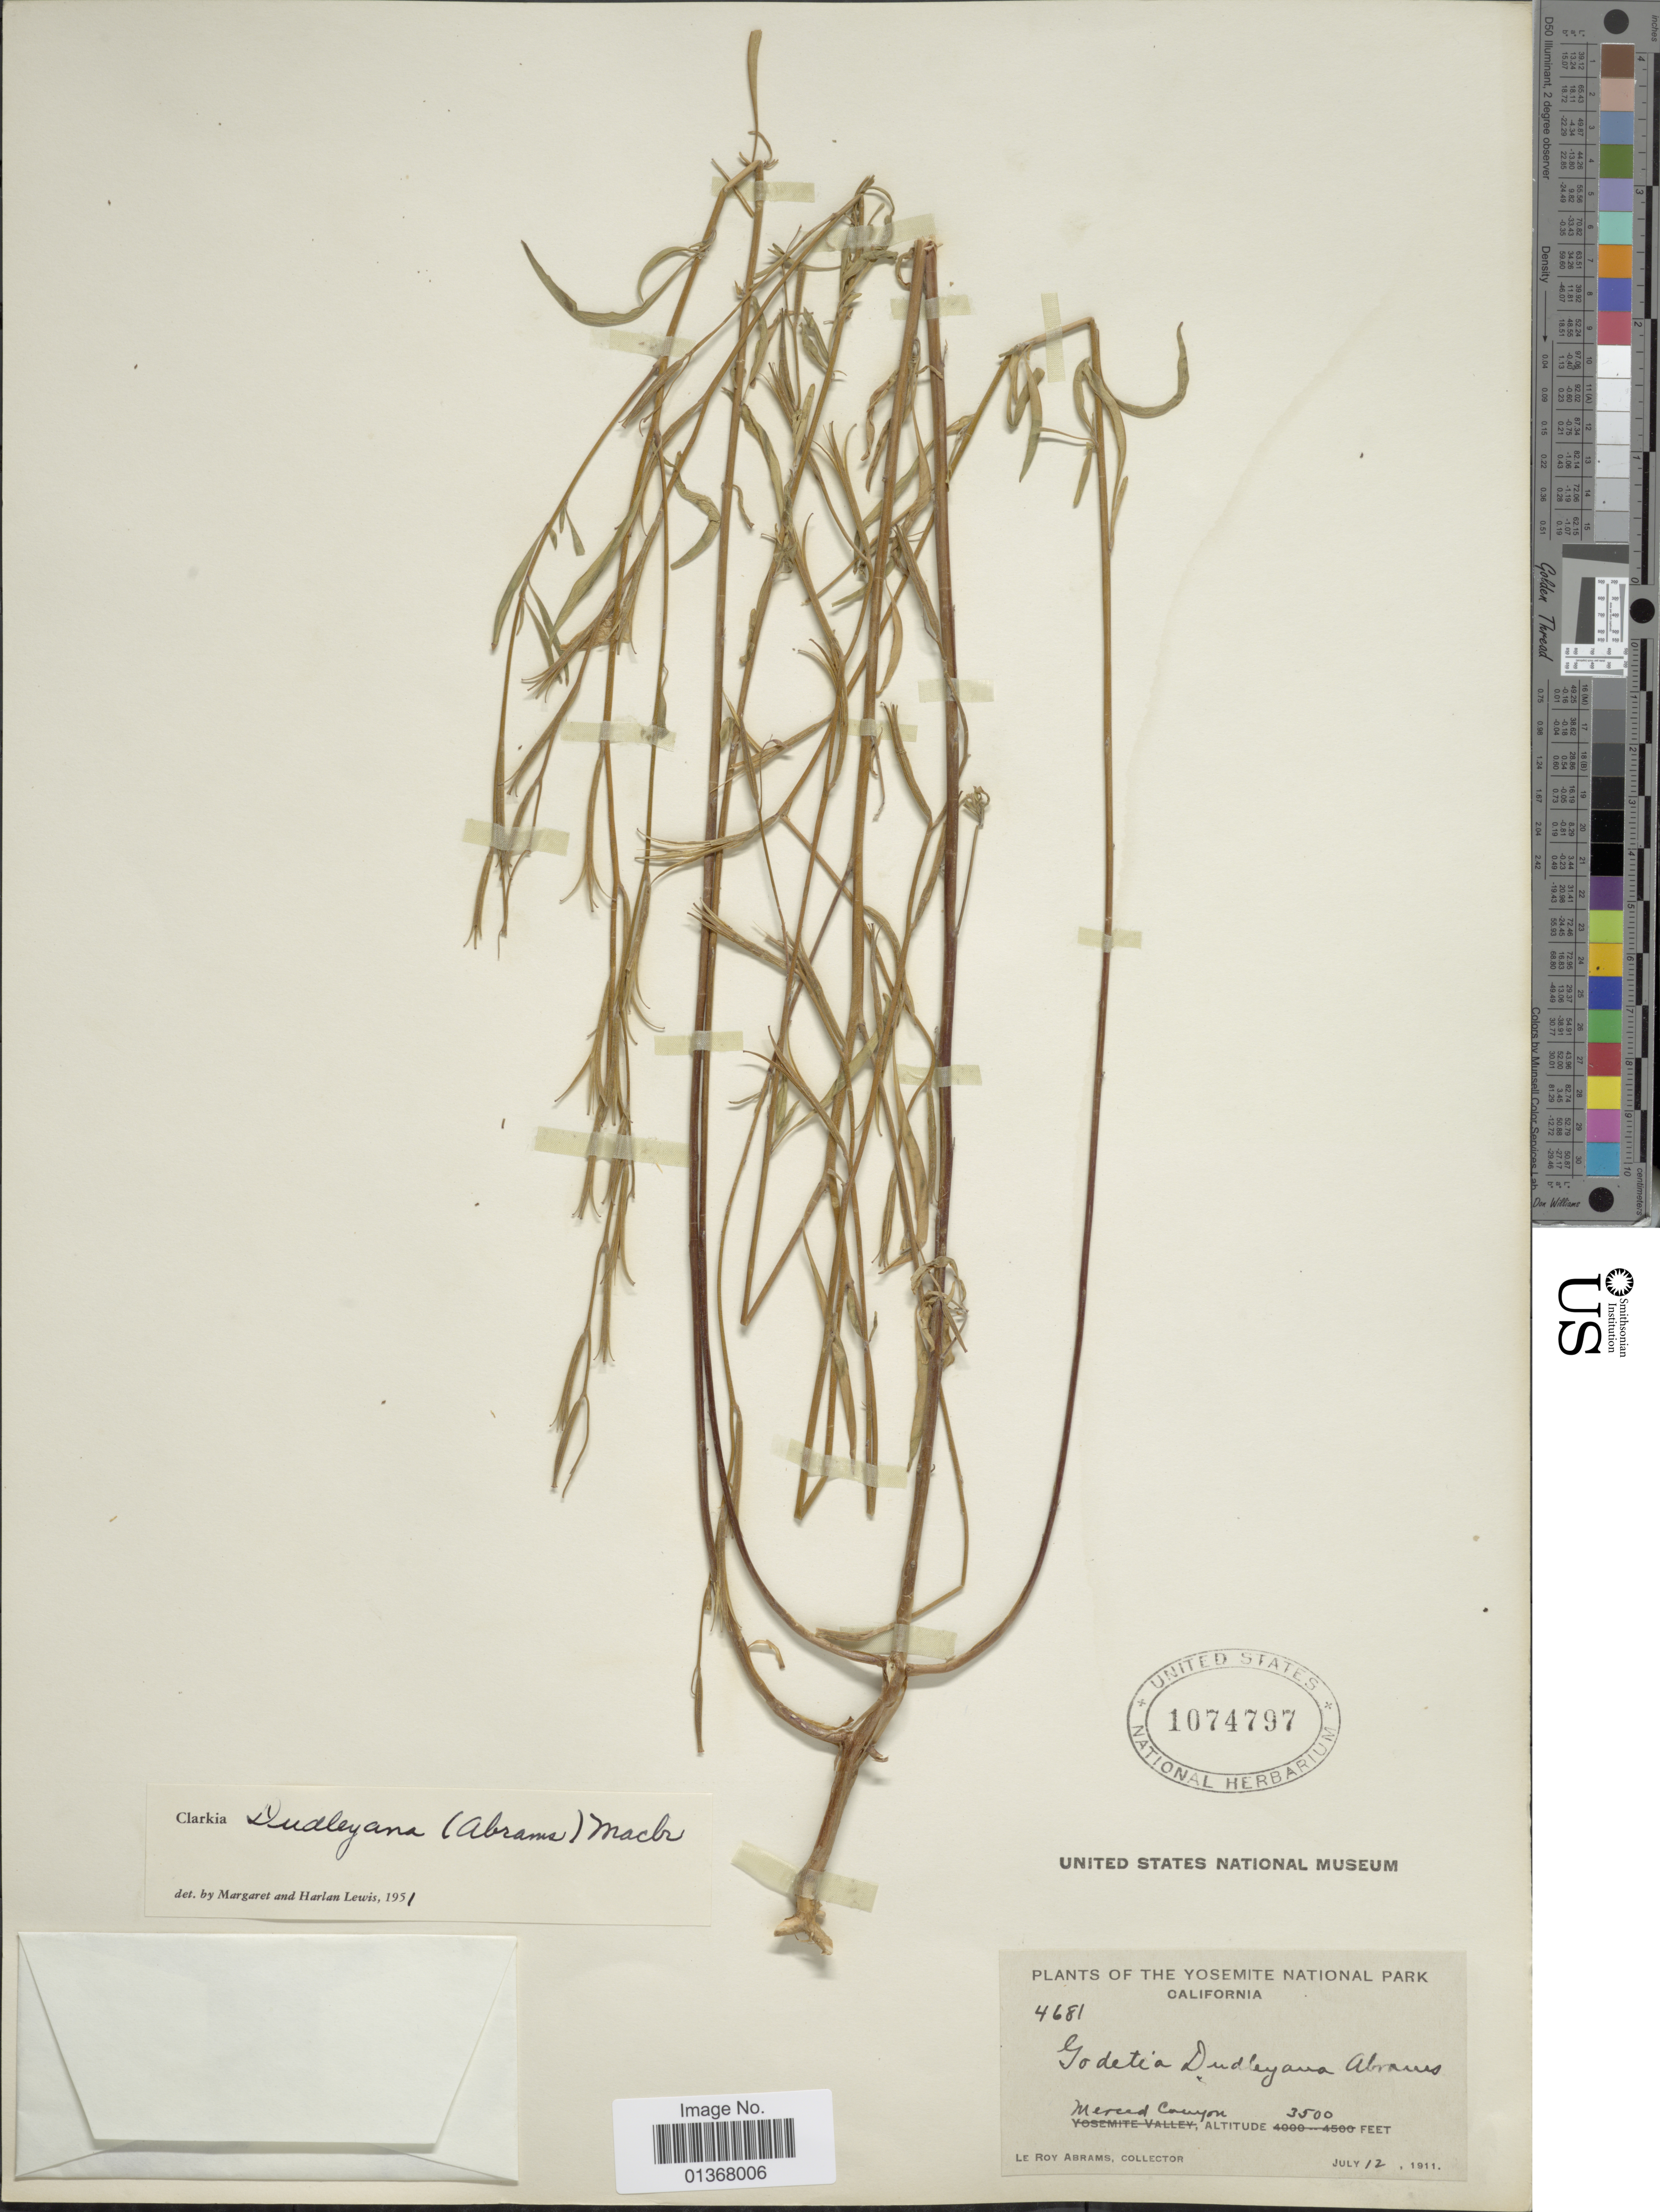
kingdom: Plantae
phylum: Tracheophyta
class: Magnoliopsida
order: Myrtales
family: Onagraceae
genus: Clarkia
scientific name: Clarkia dudleyana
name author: (Abrams) J.F. Macbr.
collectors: L. Abrams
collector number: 4681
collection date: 1911-07-12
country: United States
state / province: California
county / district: Mariposa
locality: The Yosemite National Park, Merced Canyon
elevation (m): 1067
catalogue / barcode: US 1074797